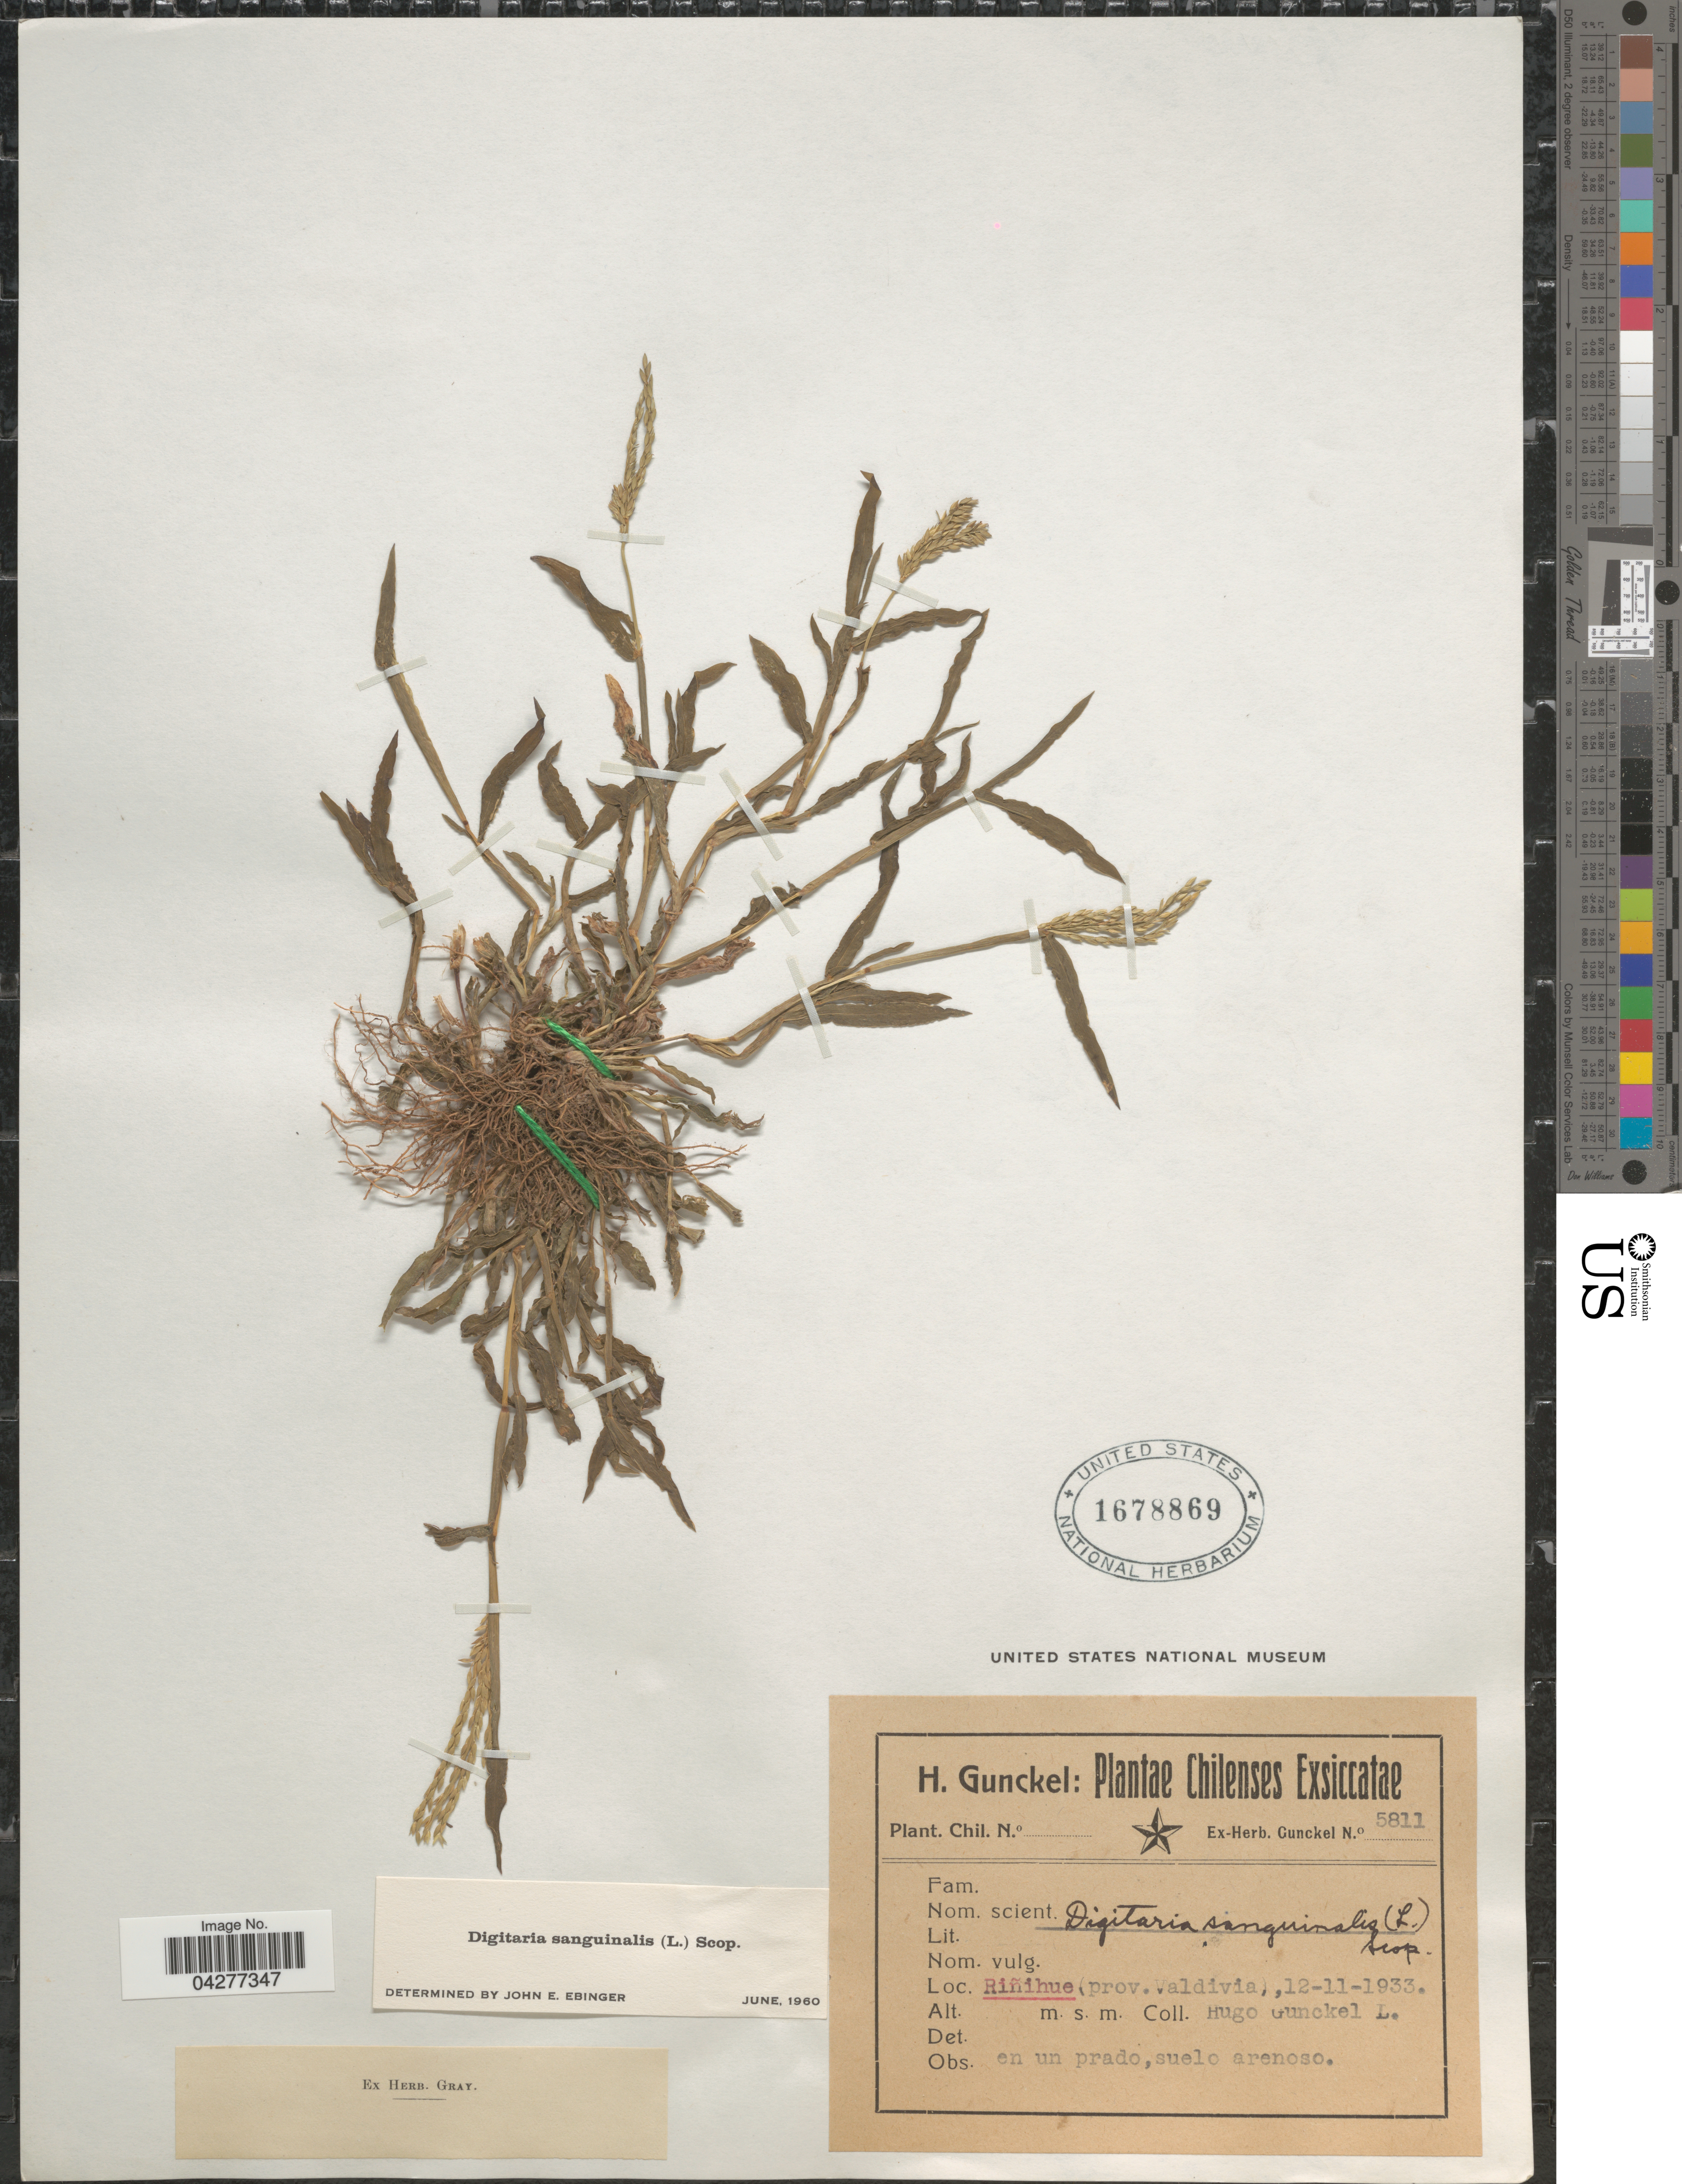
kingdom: Plantae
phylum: Tracheophyta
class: Liliopsida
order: Poales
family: Poaceae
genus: Digitaria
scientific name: Digitaria sanguinalis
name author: (L.) Scop.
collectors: H. Gunckel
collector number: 5811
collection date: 1933-11-12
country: Chile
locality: Riñihue, (prov. Valdivia).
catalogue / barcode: US 1678869